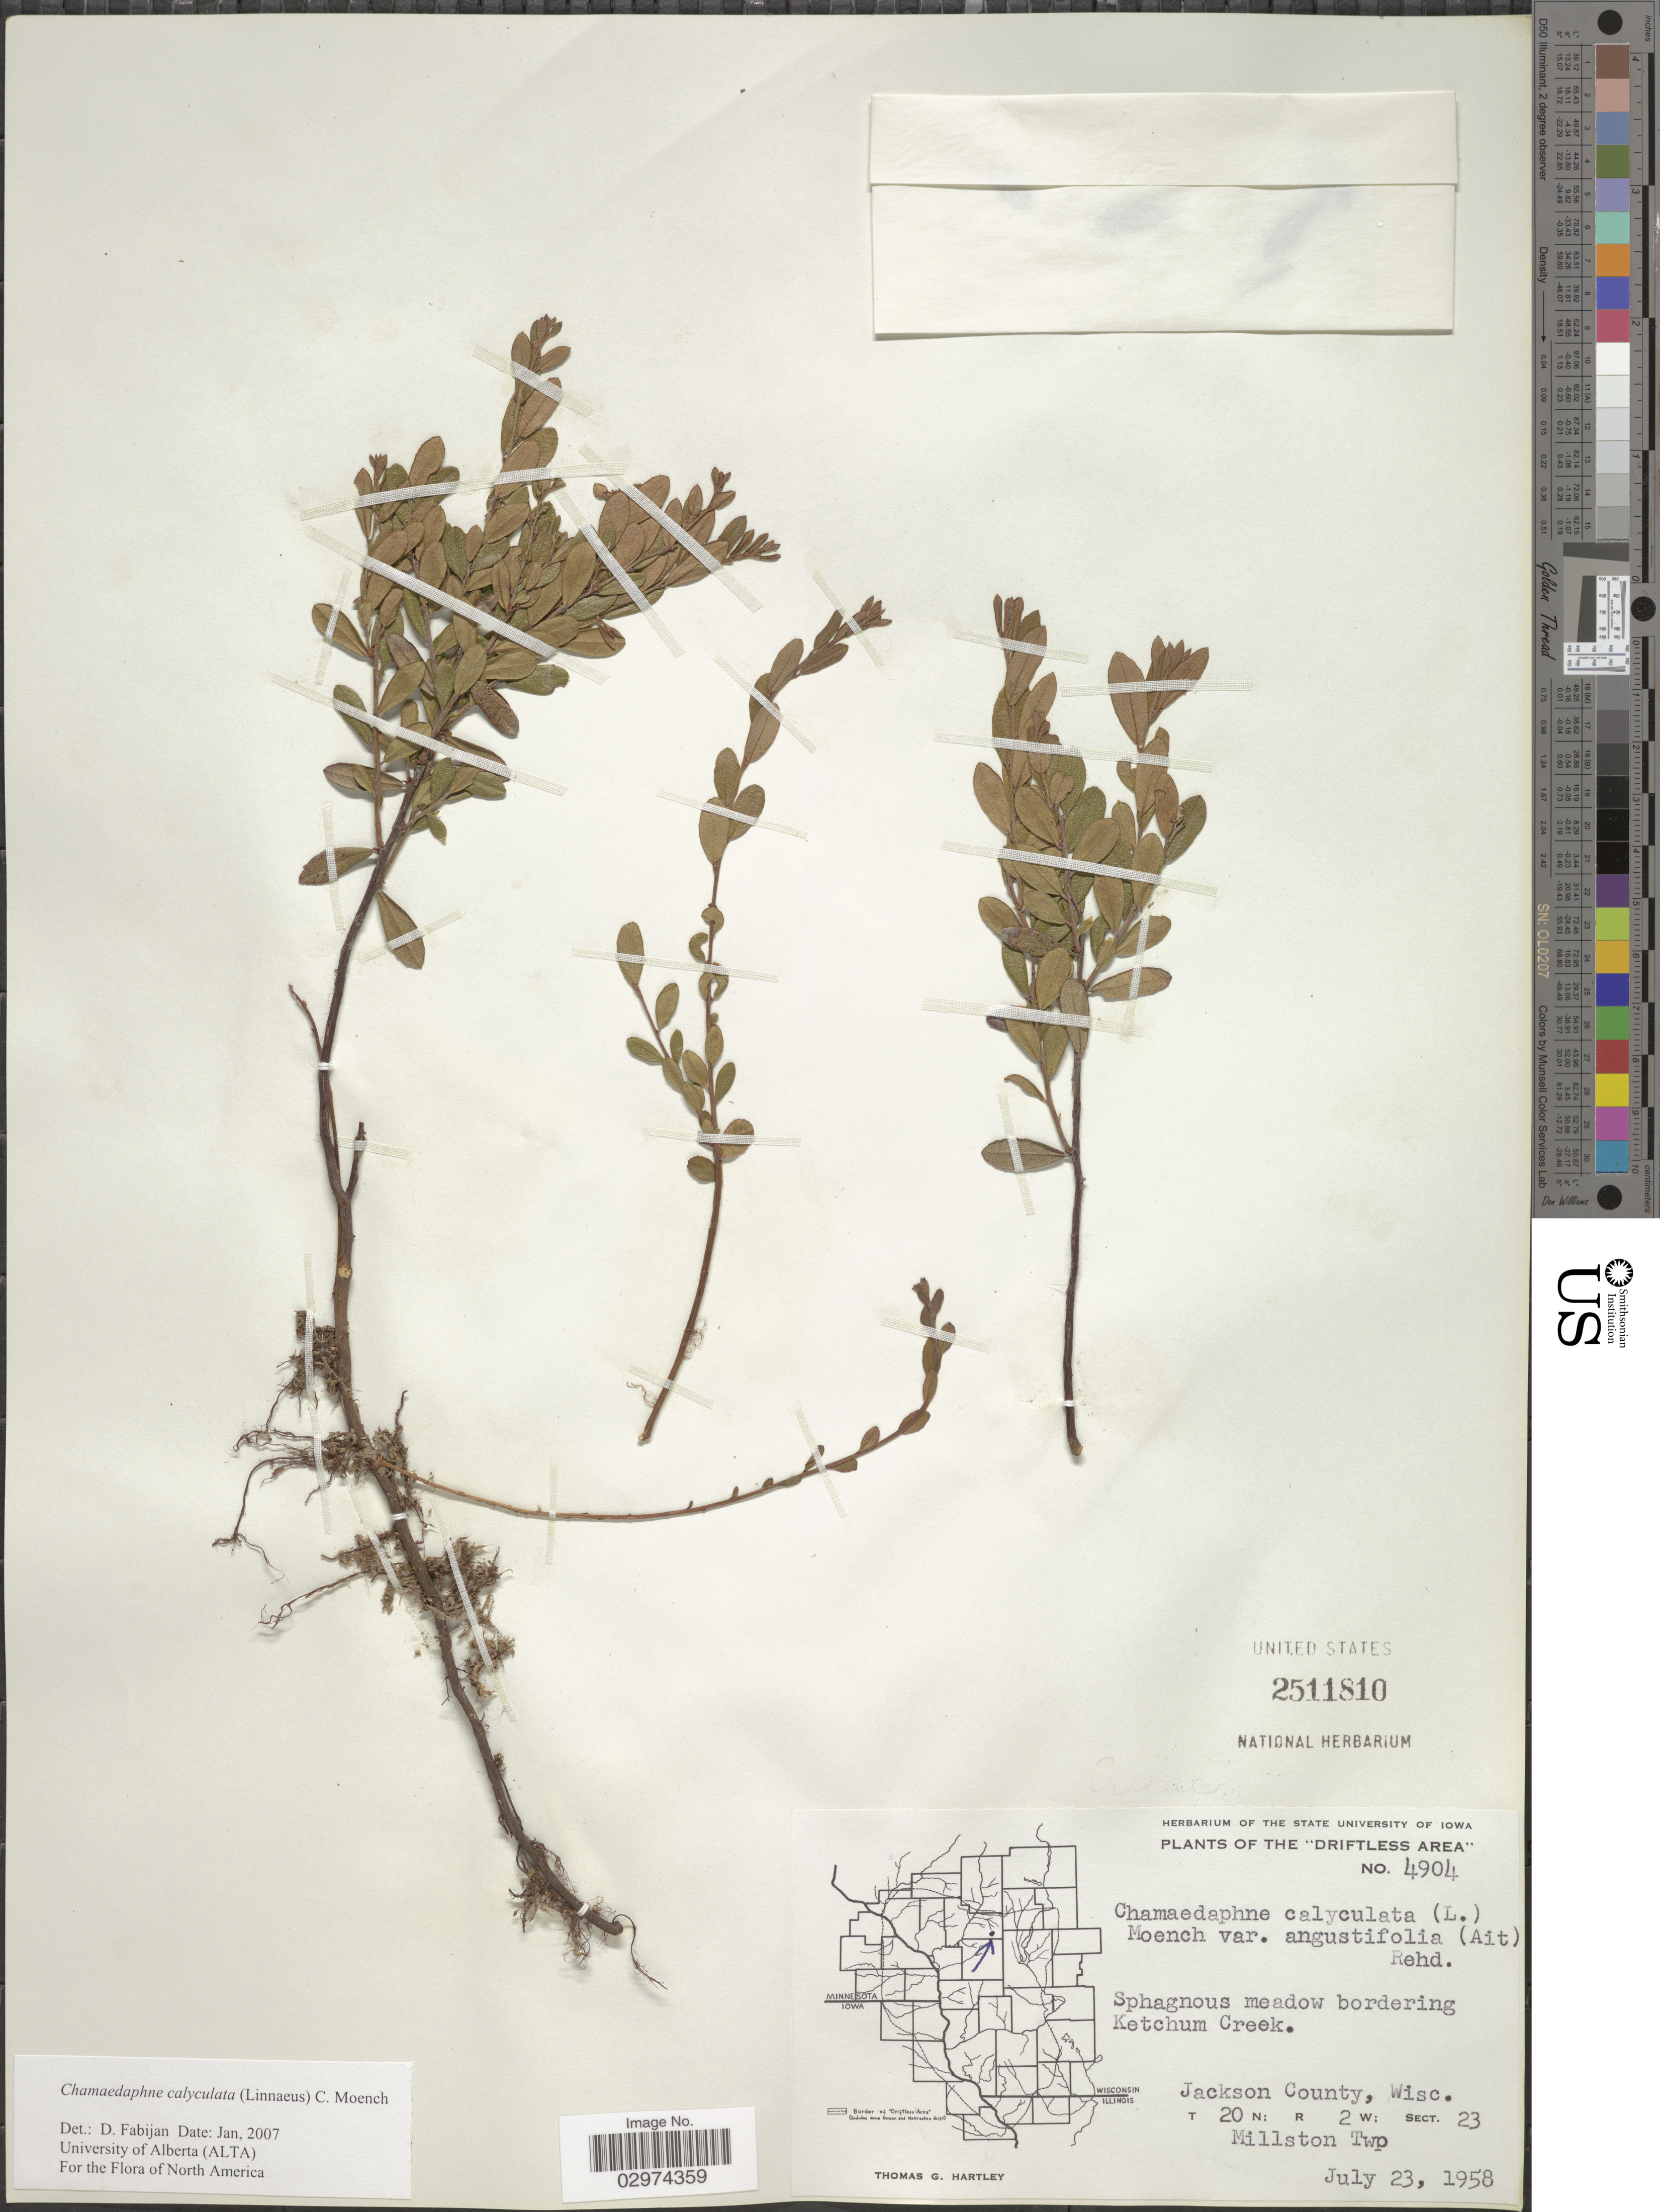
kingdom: Plantae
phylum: Tracheophyta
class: Magnoliopsida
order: Ericales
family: Ericaceae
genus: Chamaedaphne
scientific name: Chamaedaphne calyculata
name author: (L.) Moench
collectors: T. G. Hartley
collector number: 4904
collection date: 1958-07-23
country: United States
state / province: Wisconsin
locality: Driftless area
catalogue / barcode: US 2511810